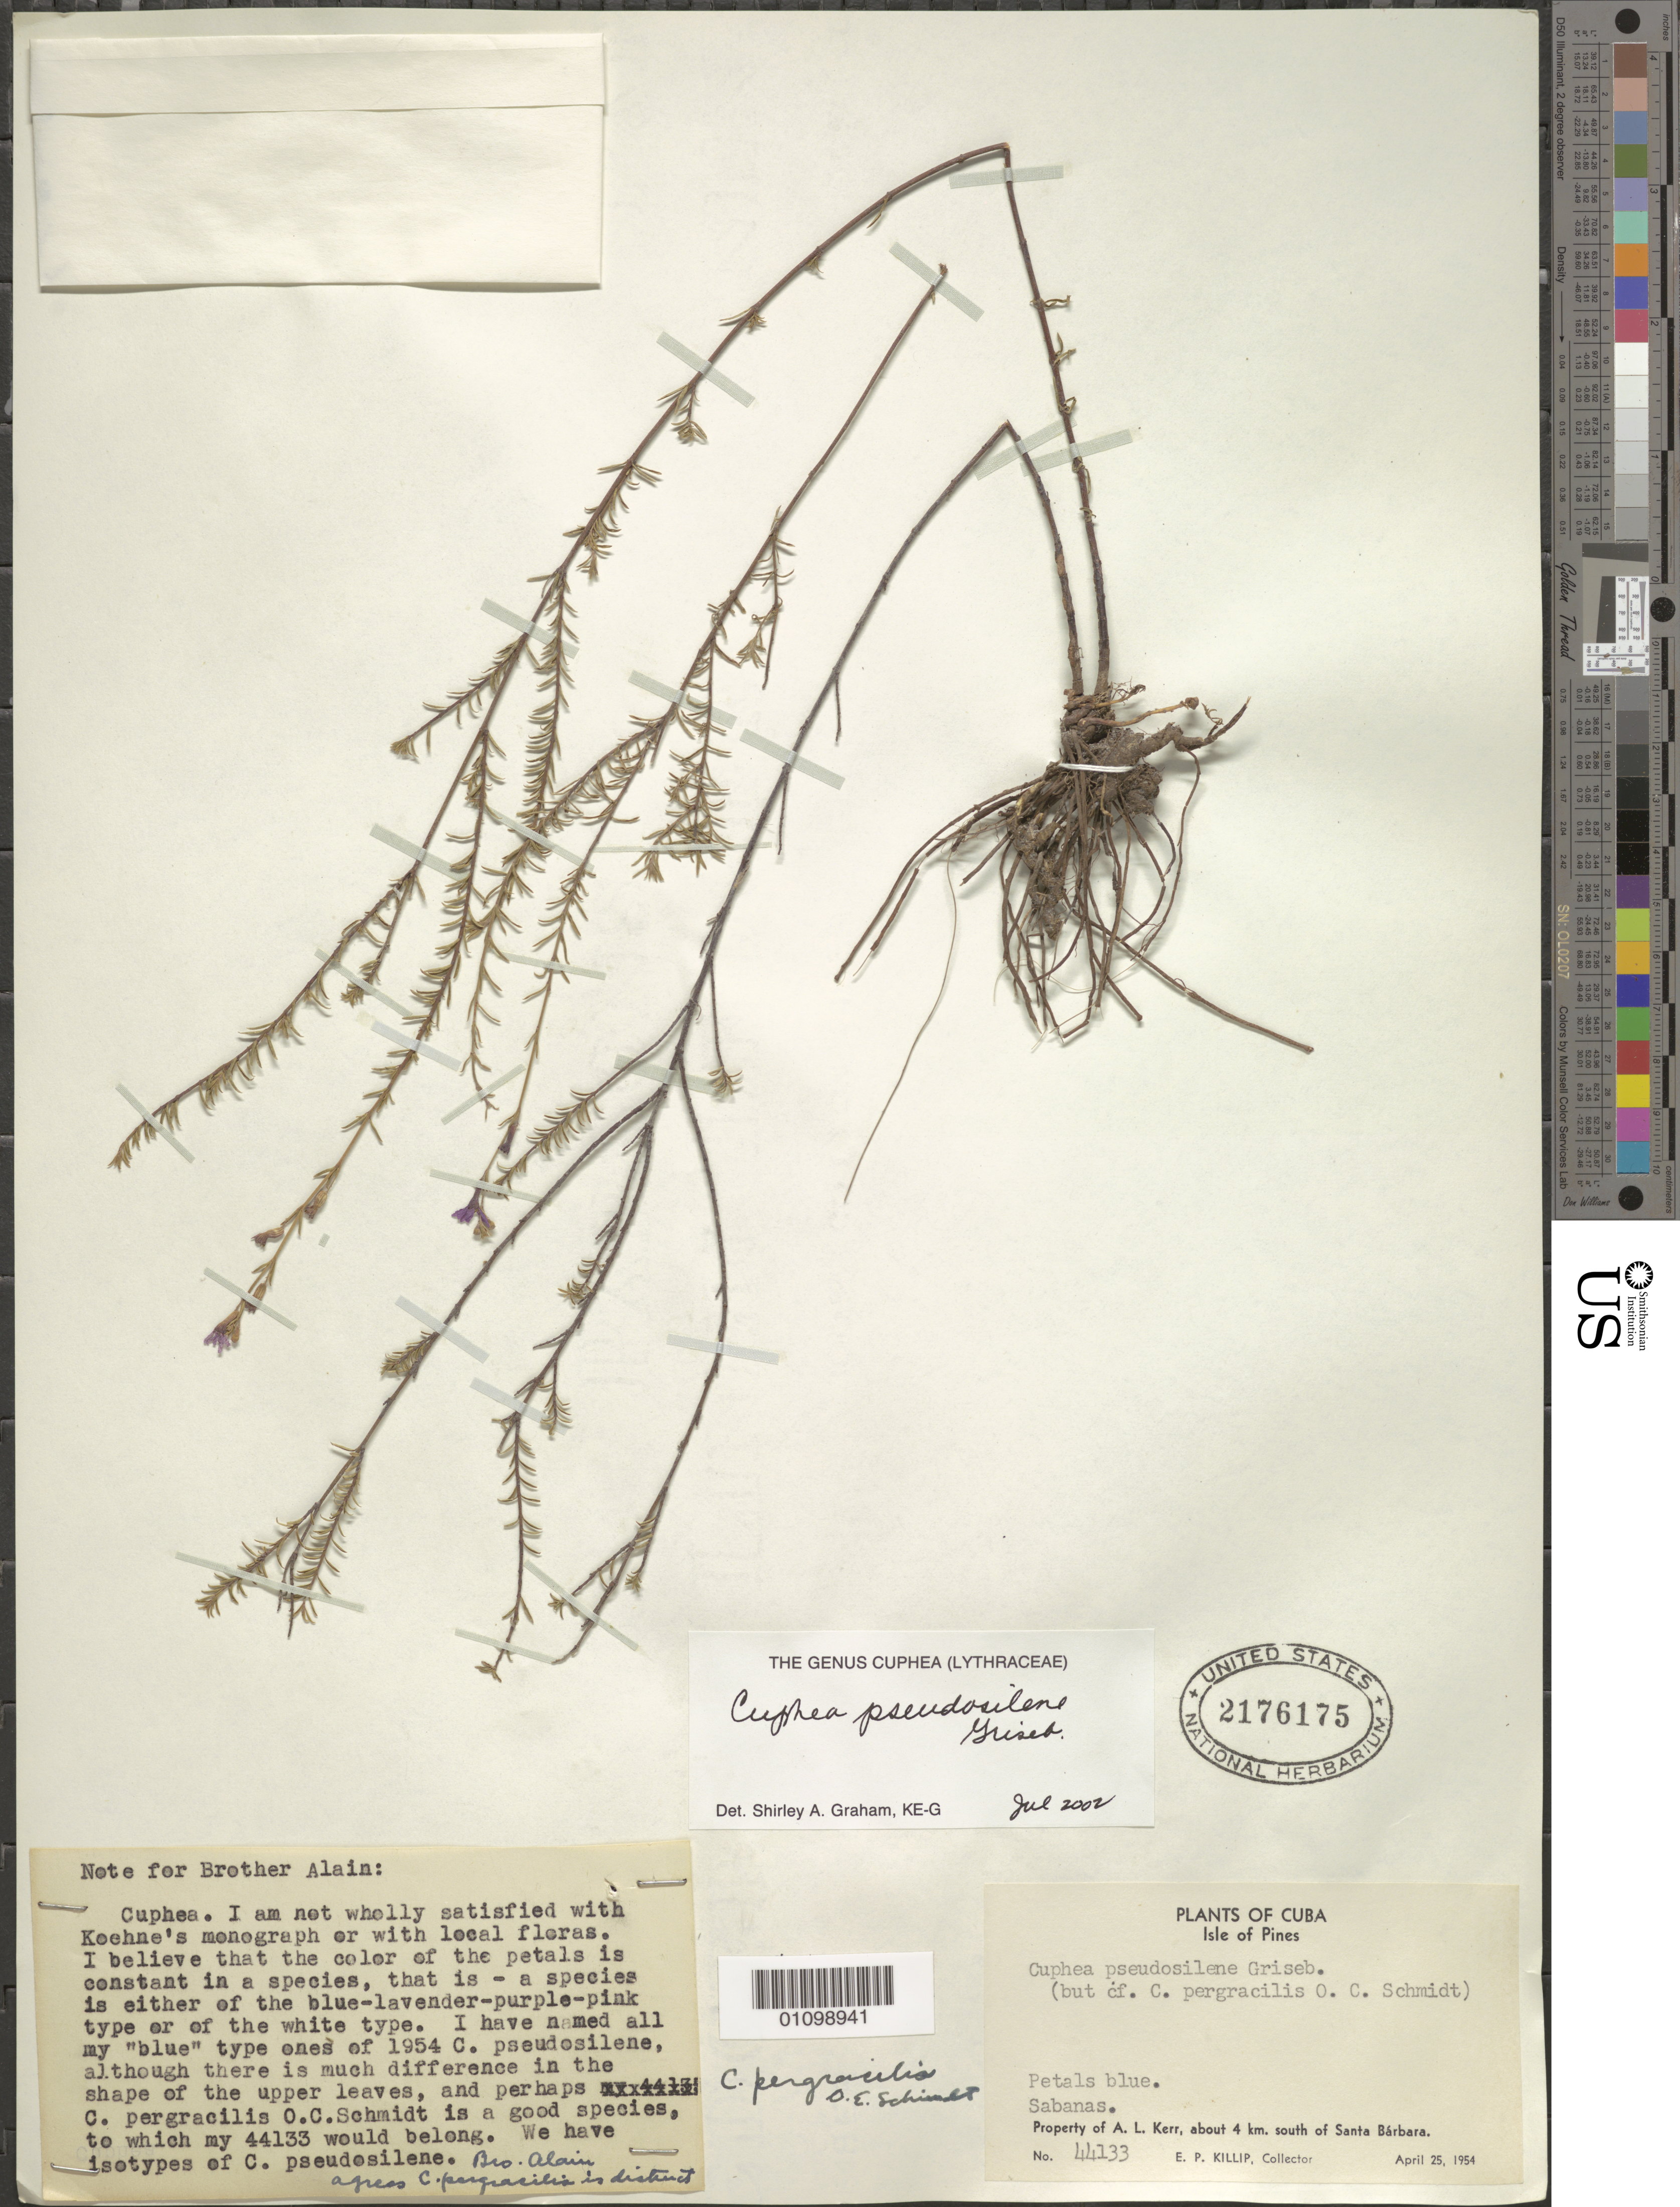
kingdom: Plantae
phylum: Tracheophyta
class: Magnoliopsida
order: Myrtales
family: Lythraceae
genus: Cuphea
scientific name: Cuphea pseudosilene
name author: Griseb.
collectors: E. P. Killip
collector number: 44133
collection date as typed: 25 Apr 1954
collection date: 1954-04-25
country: Cuba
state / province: Isla de La Juventud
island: Isla de la Juventud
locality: Sabanas Property of A L Kerr, about 4 km S of Santa Barbara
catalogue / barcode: US 2176175